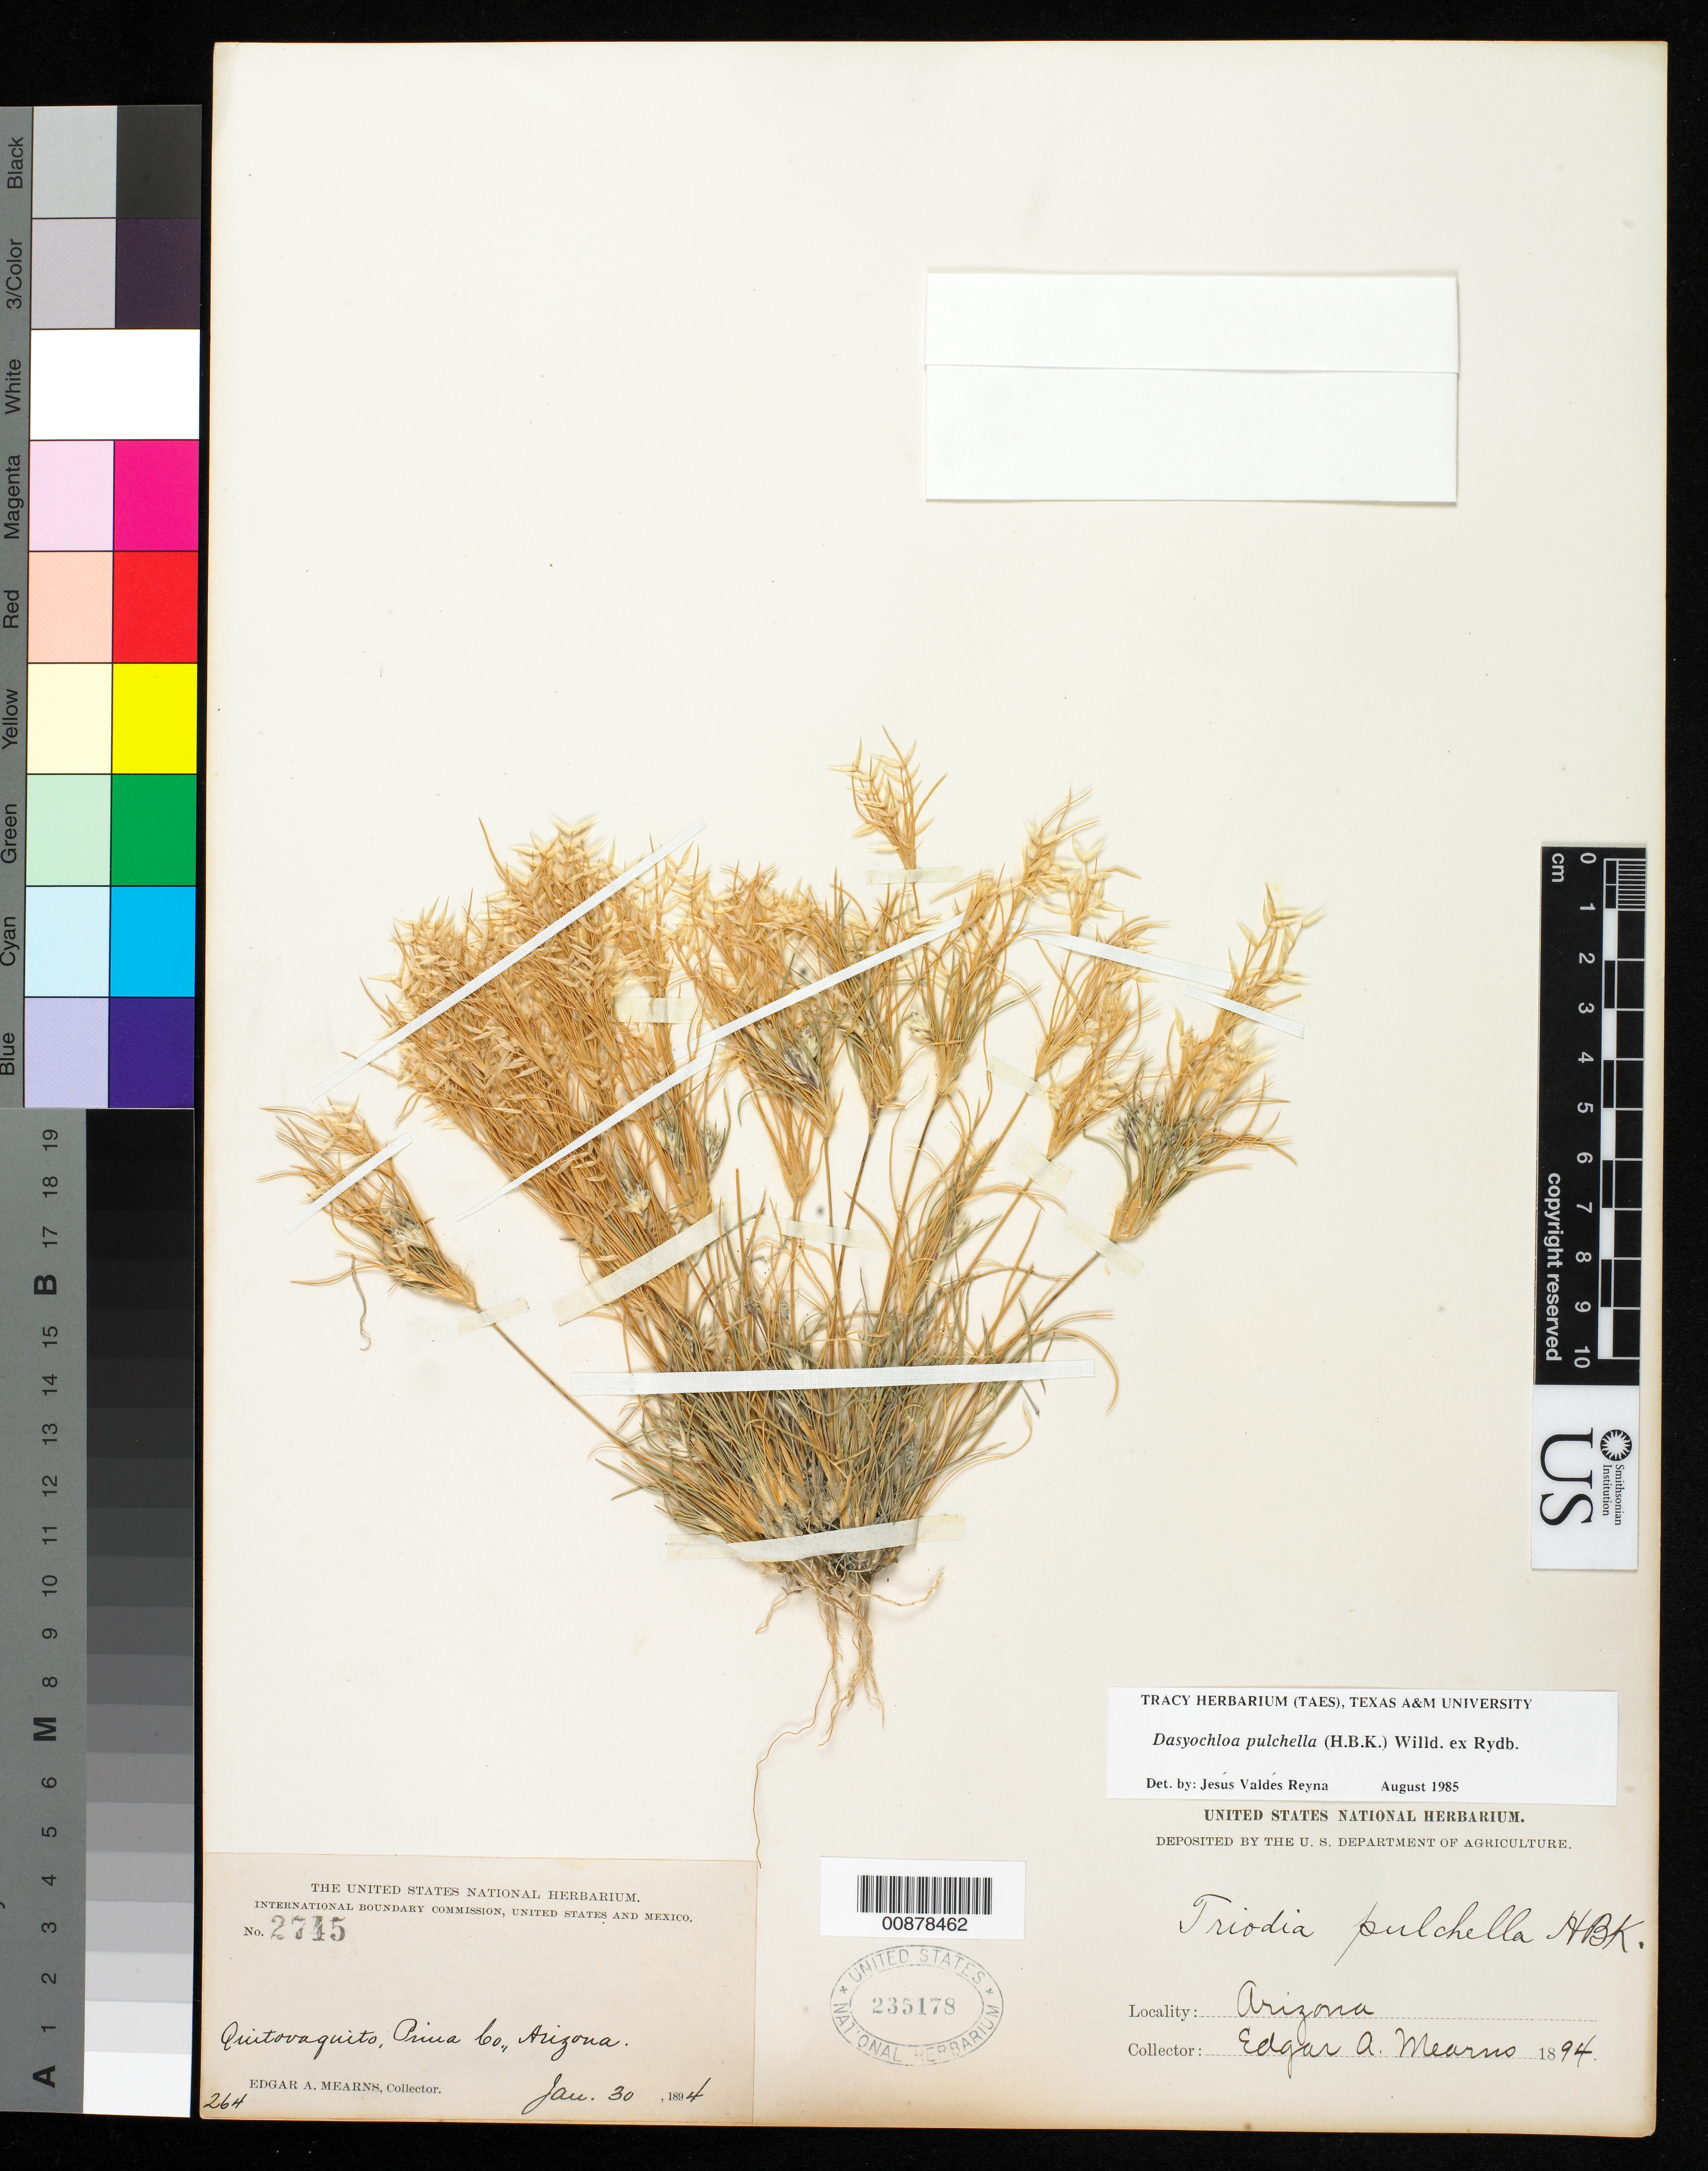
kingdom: Plantae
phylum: Tracheophyta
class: Liliopsida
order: Poales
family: Poaceae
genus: Dasyochloa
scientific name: Dasyochloa pulchella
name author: (Kunth) Willd. ex Rydb.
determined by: Valdés-Reyna, Jesús, (ANSM), Universidad Autonoma Agraria Antonio Narro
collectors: E. A. Mearns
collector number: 2745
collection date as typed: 30 Jan 1894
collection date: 1894-01-30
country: United States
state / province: Arizona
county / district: Pima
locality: Quitovaquito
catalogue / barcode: US 235178